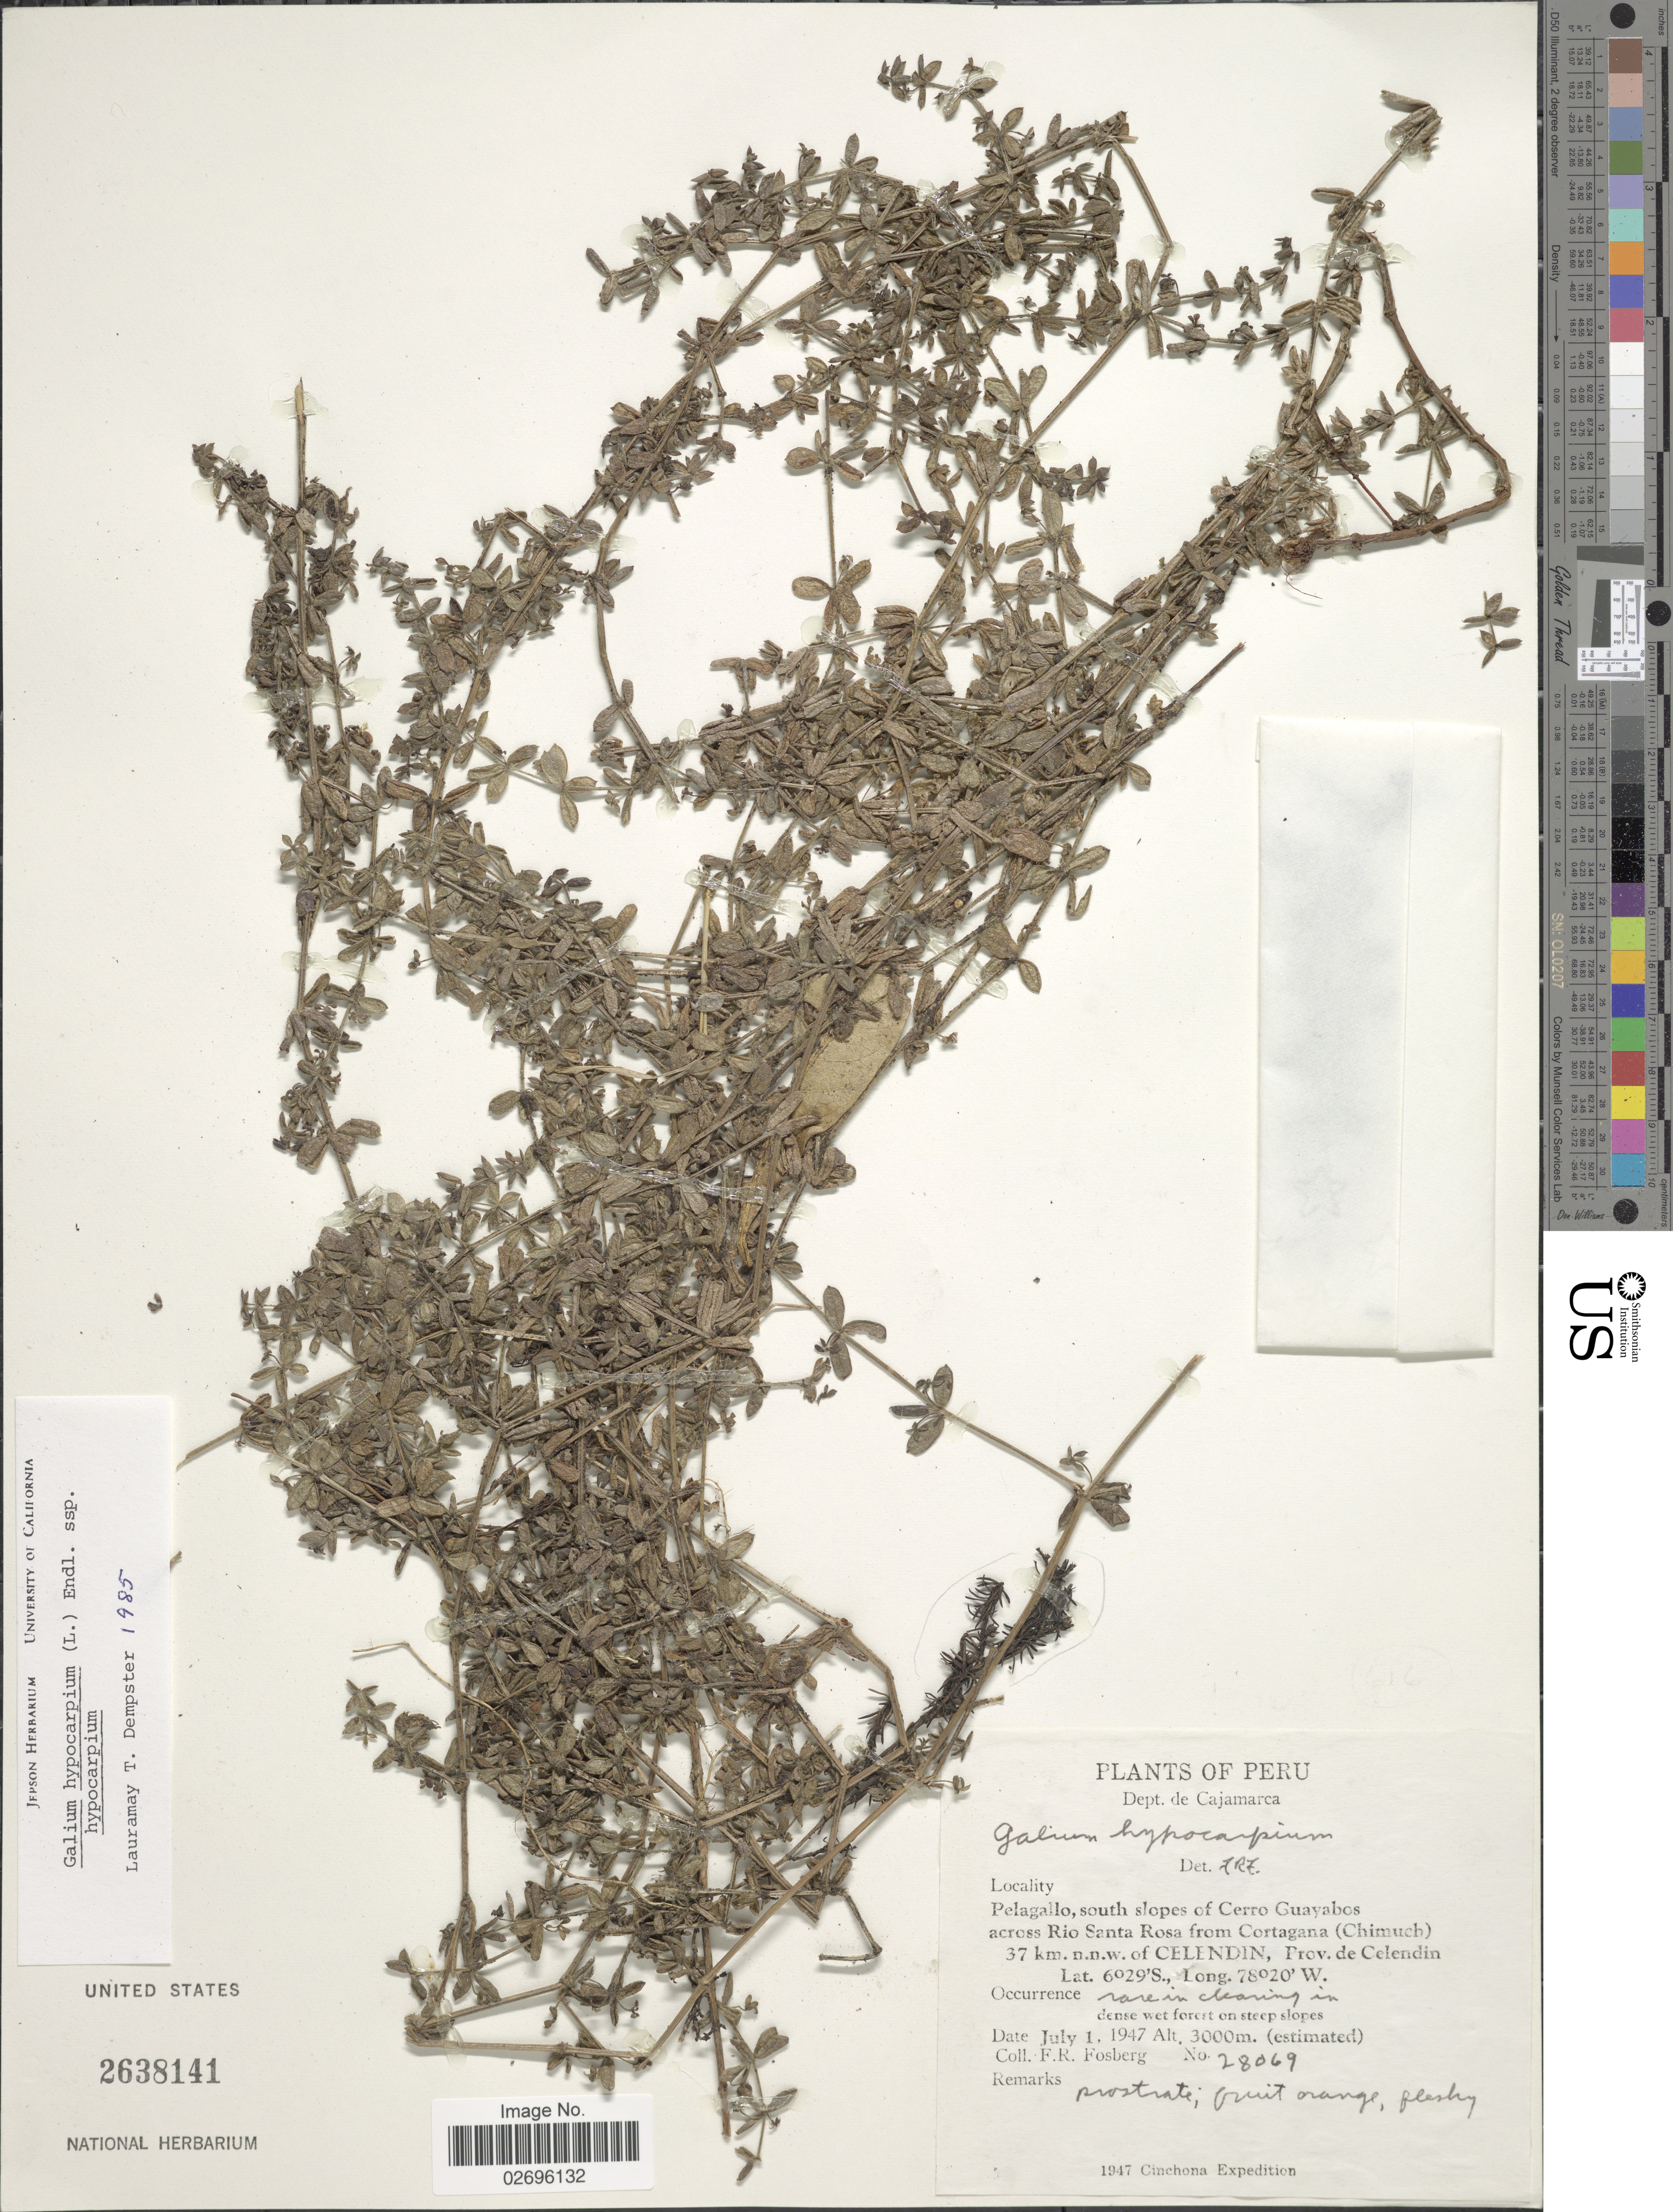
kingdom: Plantae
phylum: Tracheophyta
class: Magnoliopsida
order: Gentianales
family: Rubiaceae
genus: Galium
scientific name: Galium hypocarpium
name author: (L.) Endl. ex Griseb.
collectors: F. R. Fosberg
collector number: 28069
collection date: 1947-07-01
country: Peru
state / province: Cajamarca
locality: Dept. de Cajamarca. Pelagallo, south slope of Cerro Guayabos across Rio Santa Rosa from Cortagana (Chimuch) 37 km. n.n.w. of Celendin, Prov. de Celendin.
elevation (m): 3000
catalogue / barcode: US 2638141